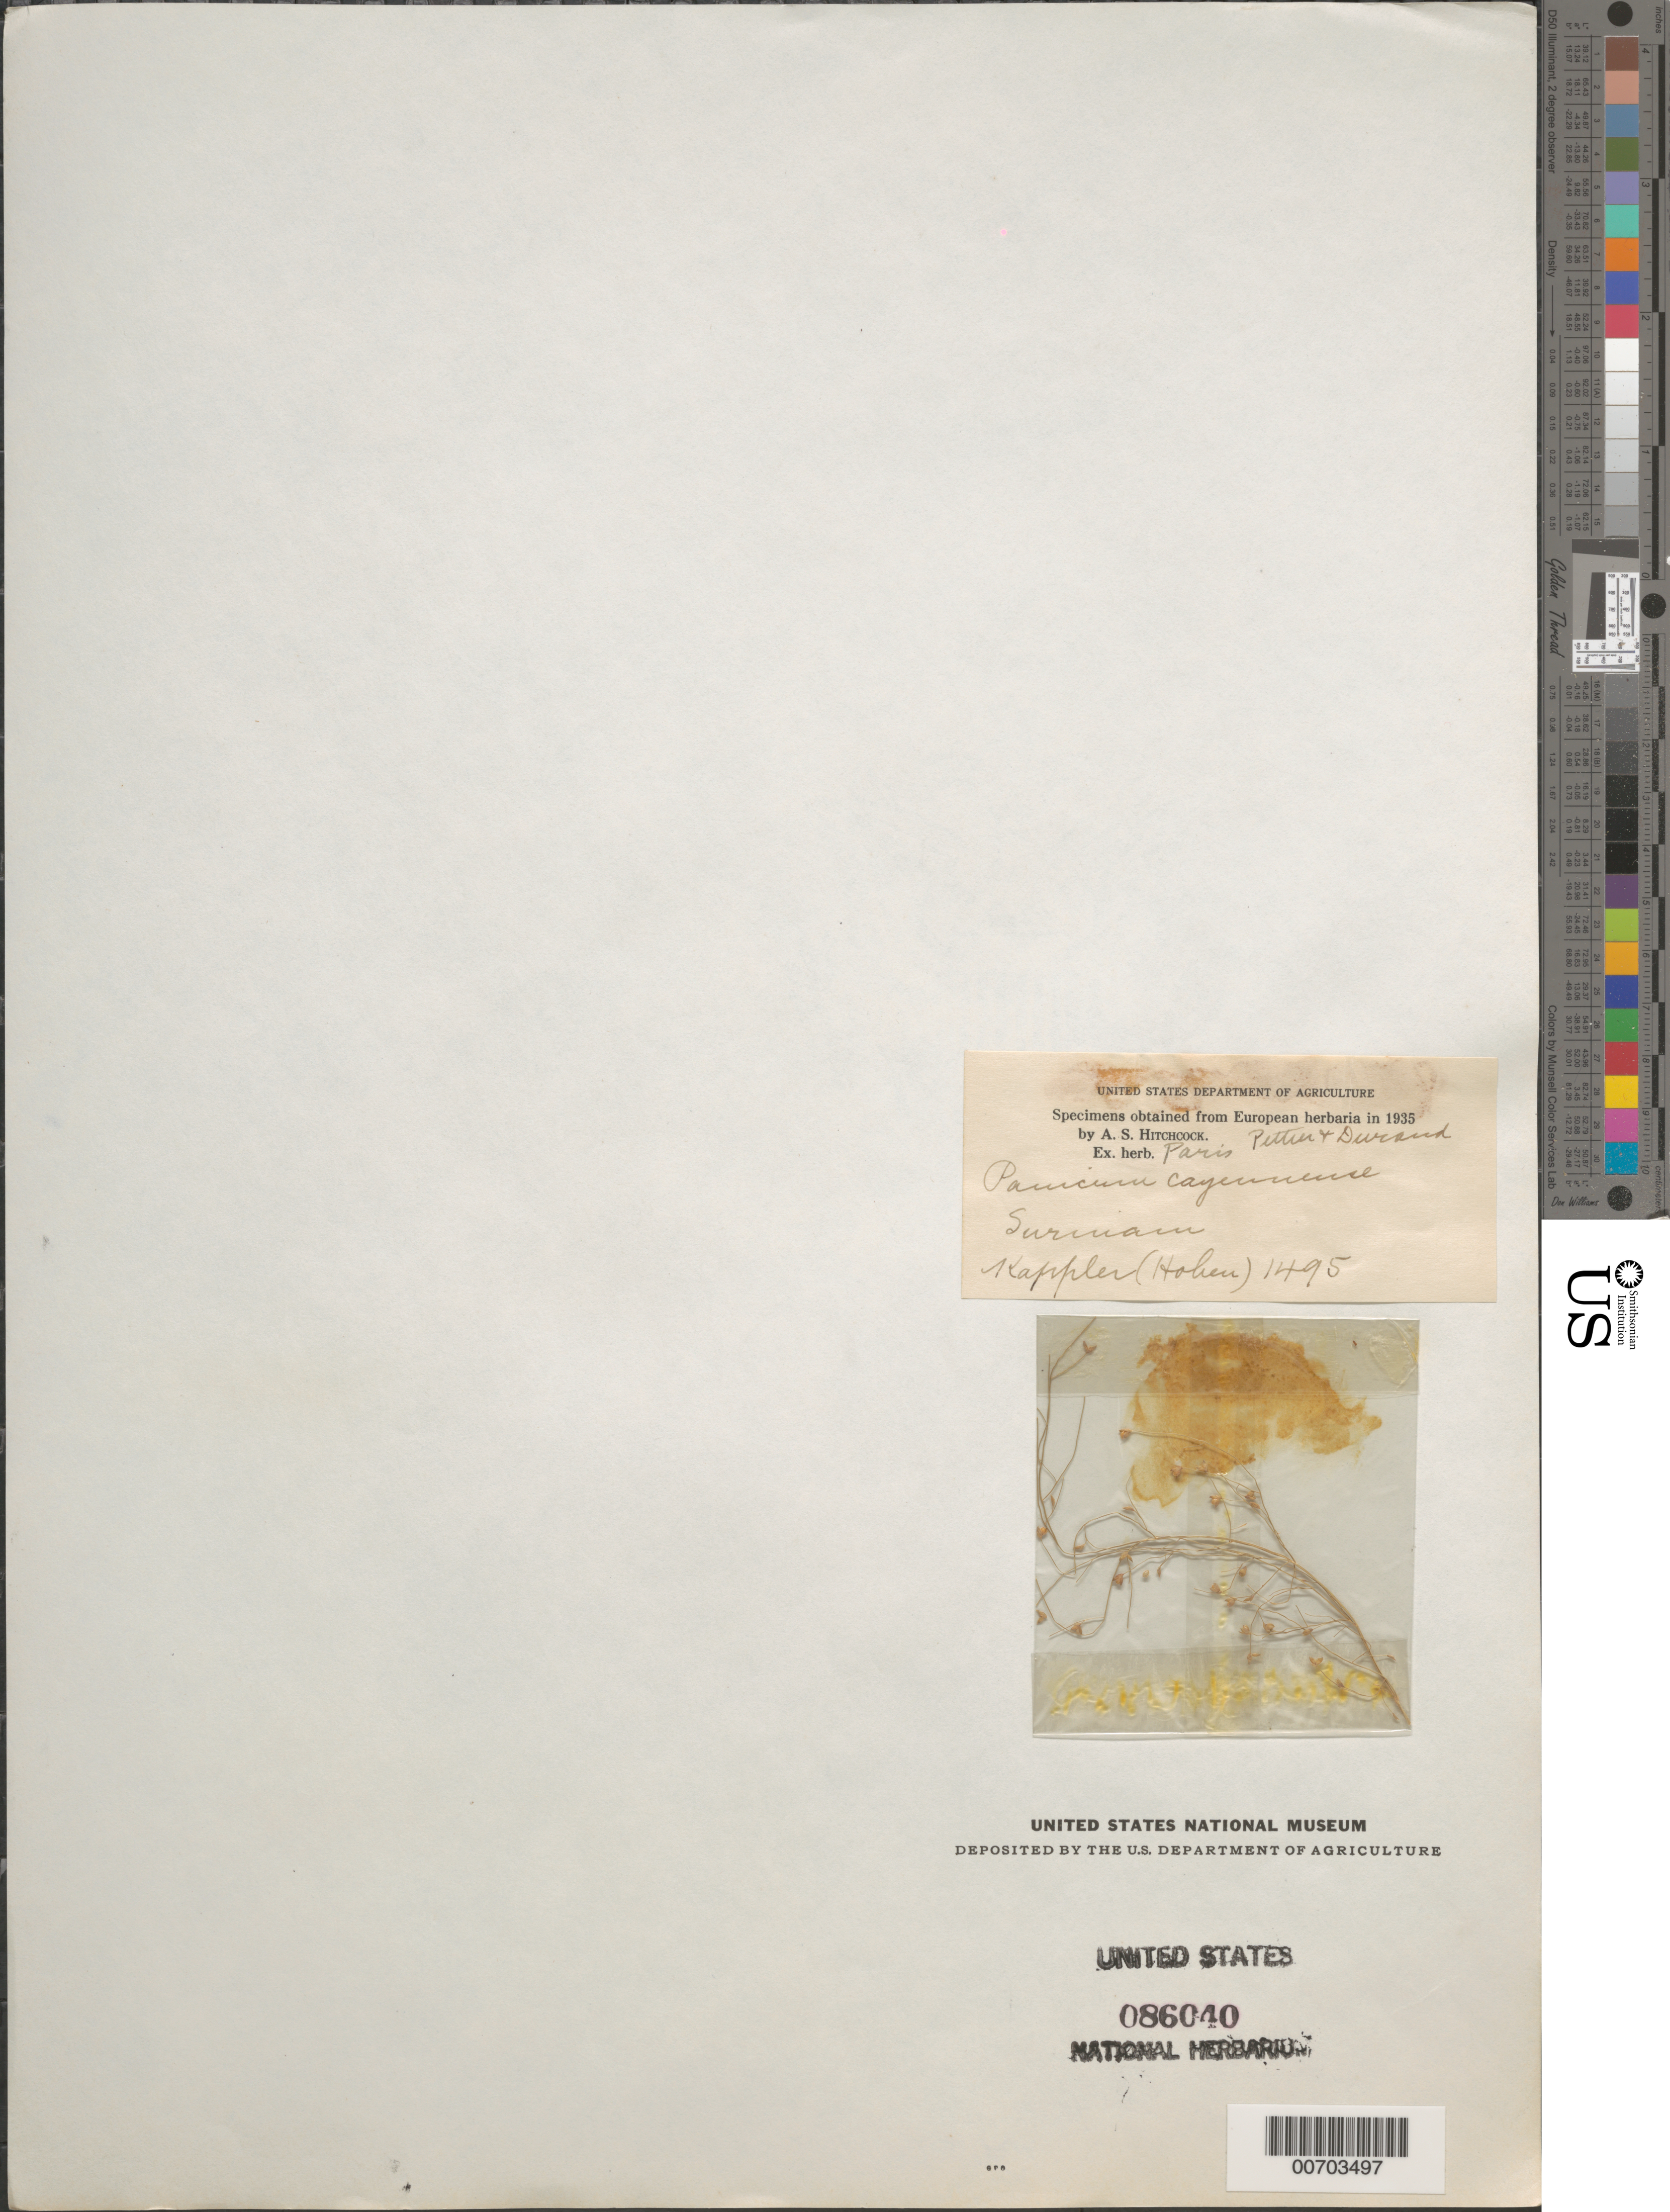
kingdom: Plantae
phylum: Tracheophyta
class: Liliopsida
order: Poales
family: Poaceae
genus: Panicum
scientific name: Panicum cayennense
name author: Lam.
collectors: A. Kappler & -. Hohen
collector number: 1495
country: Suriname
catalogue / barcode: US 86040